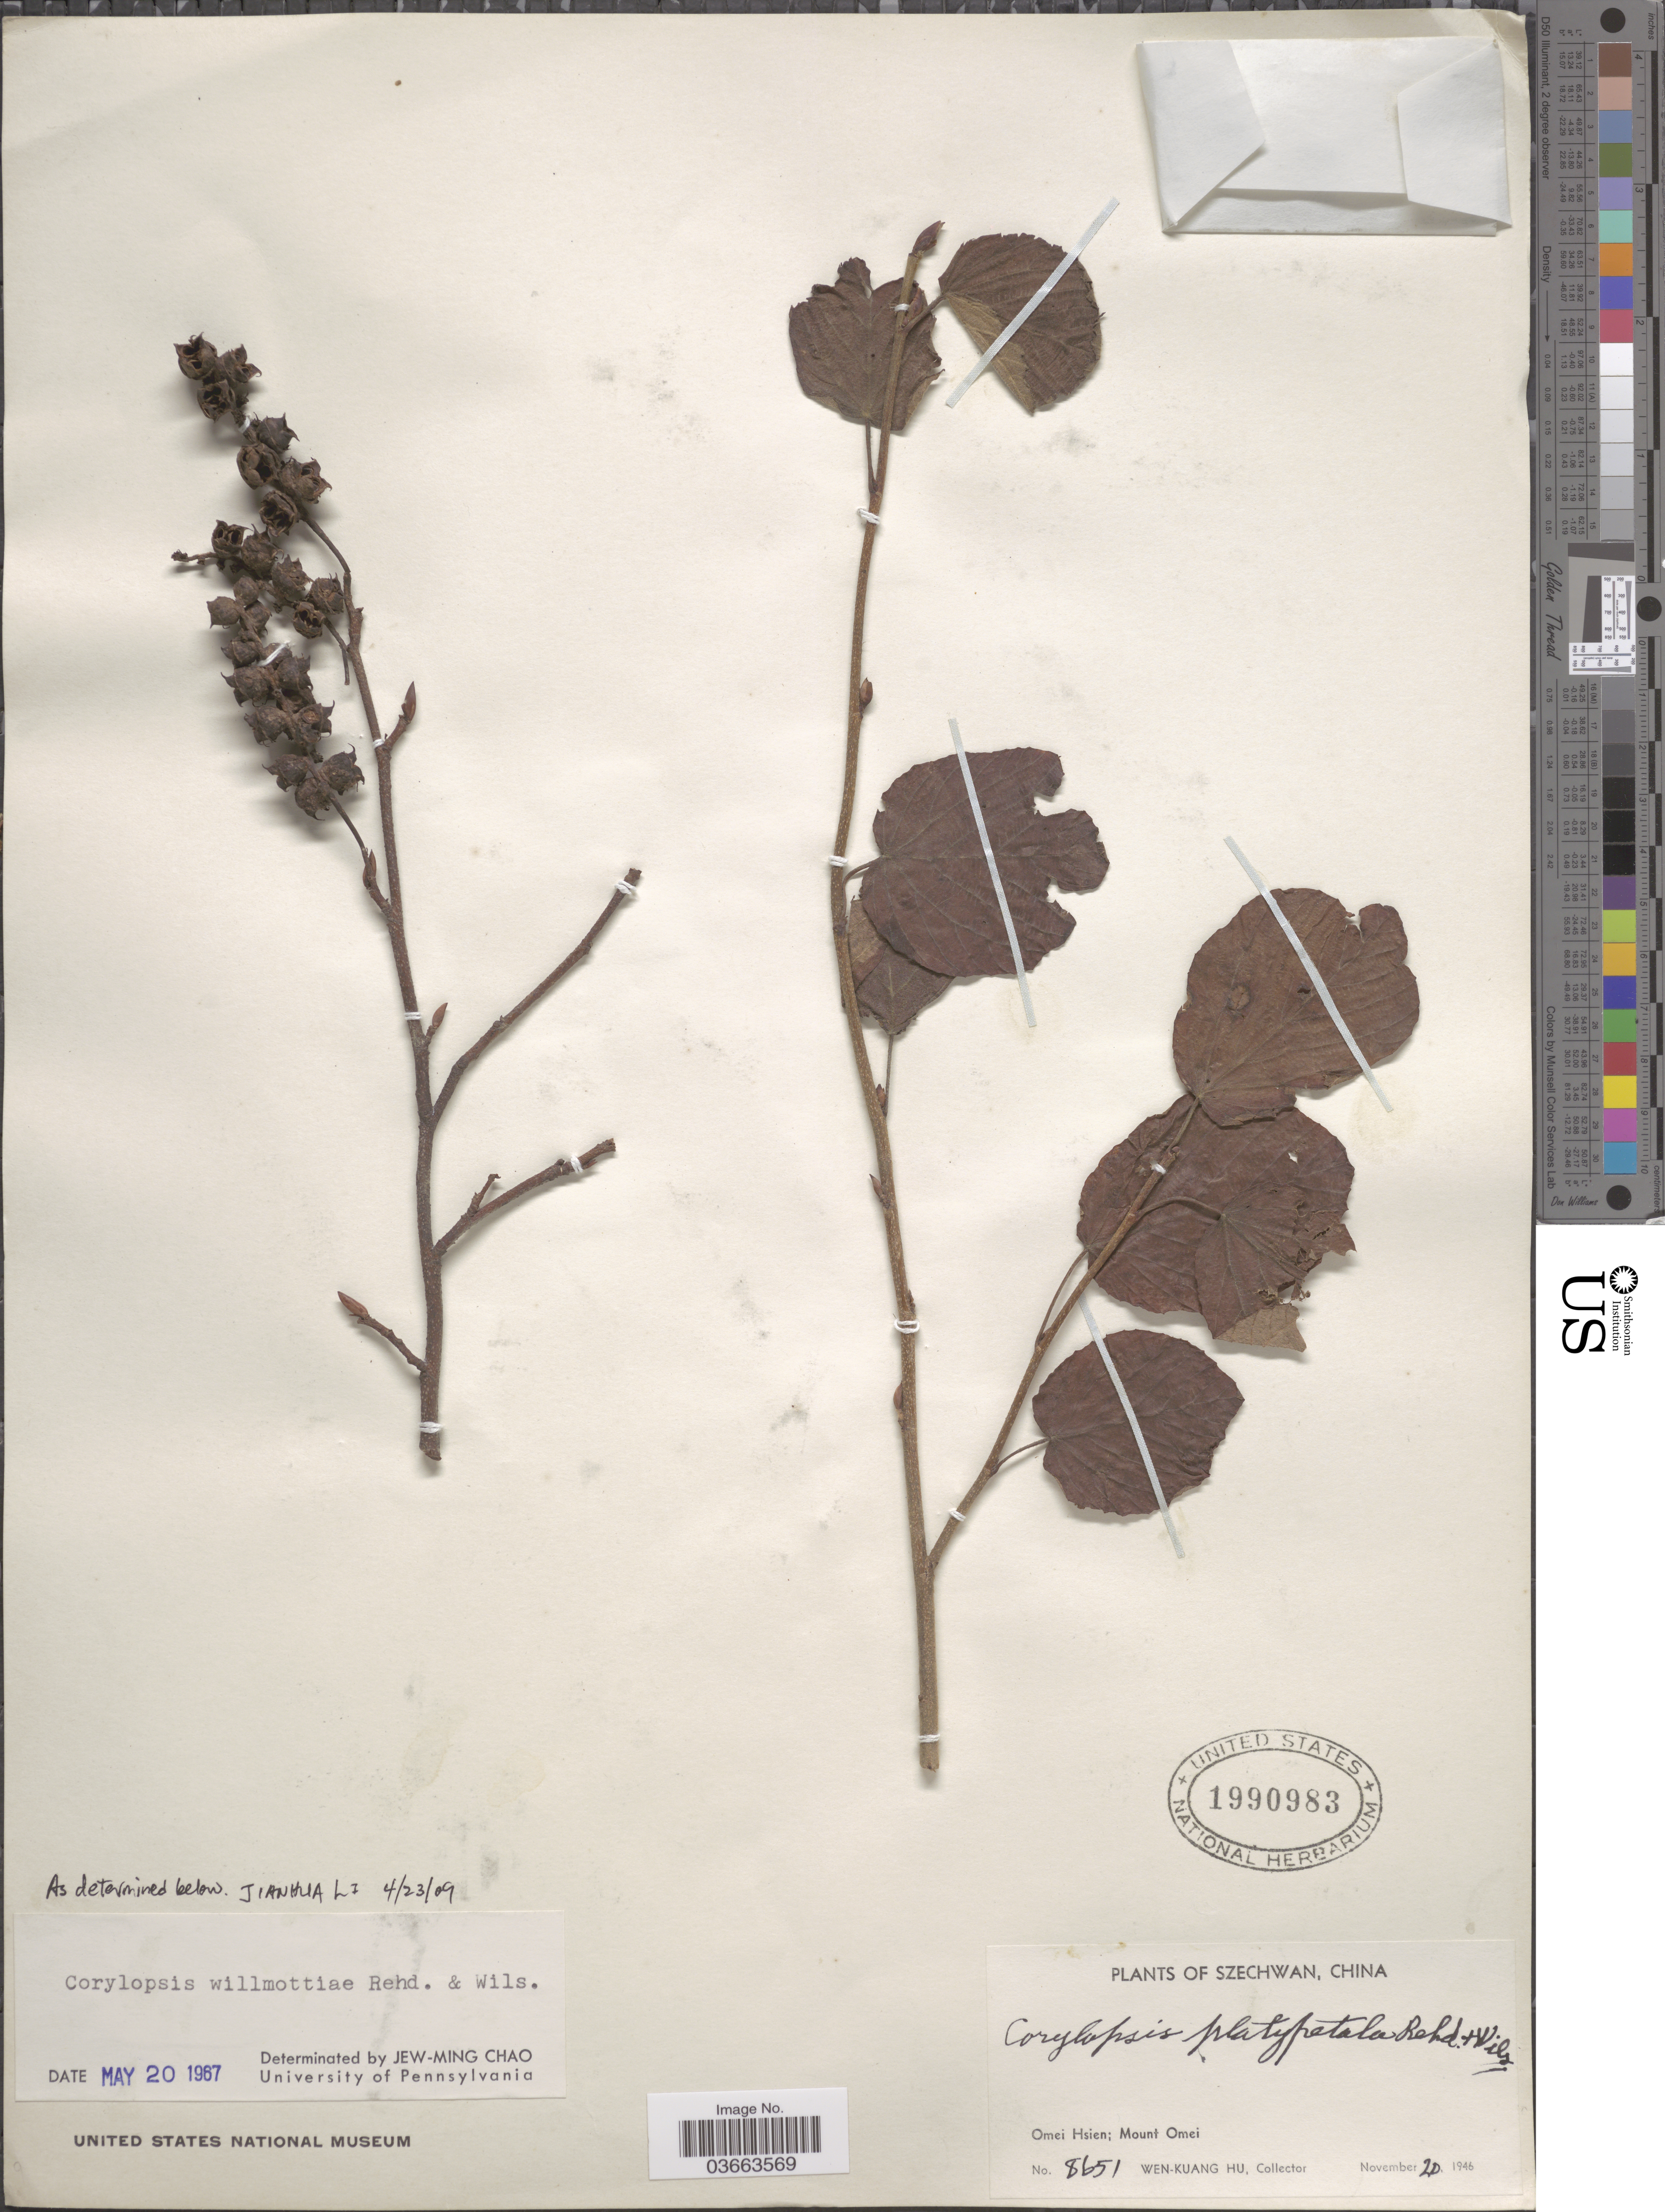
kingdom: Plantae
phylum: Tracheophyta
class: Magnoliopsida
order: Saxifragales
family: Hamamelidaceae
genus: Corylopsis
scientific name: Corylopsis willmottiae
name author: Rehder & E.H. Wilson in Sarg.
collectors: W. K. Hu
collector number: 8651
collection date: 1946-11-20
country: China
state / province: Sichuan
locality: Szechwan. Omei Hsien; Mount Omei.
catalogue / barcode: US 1990983